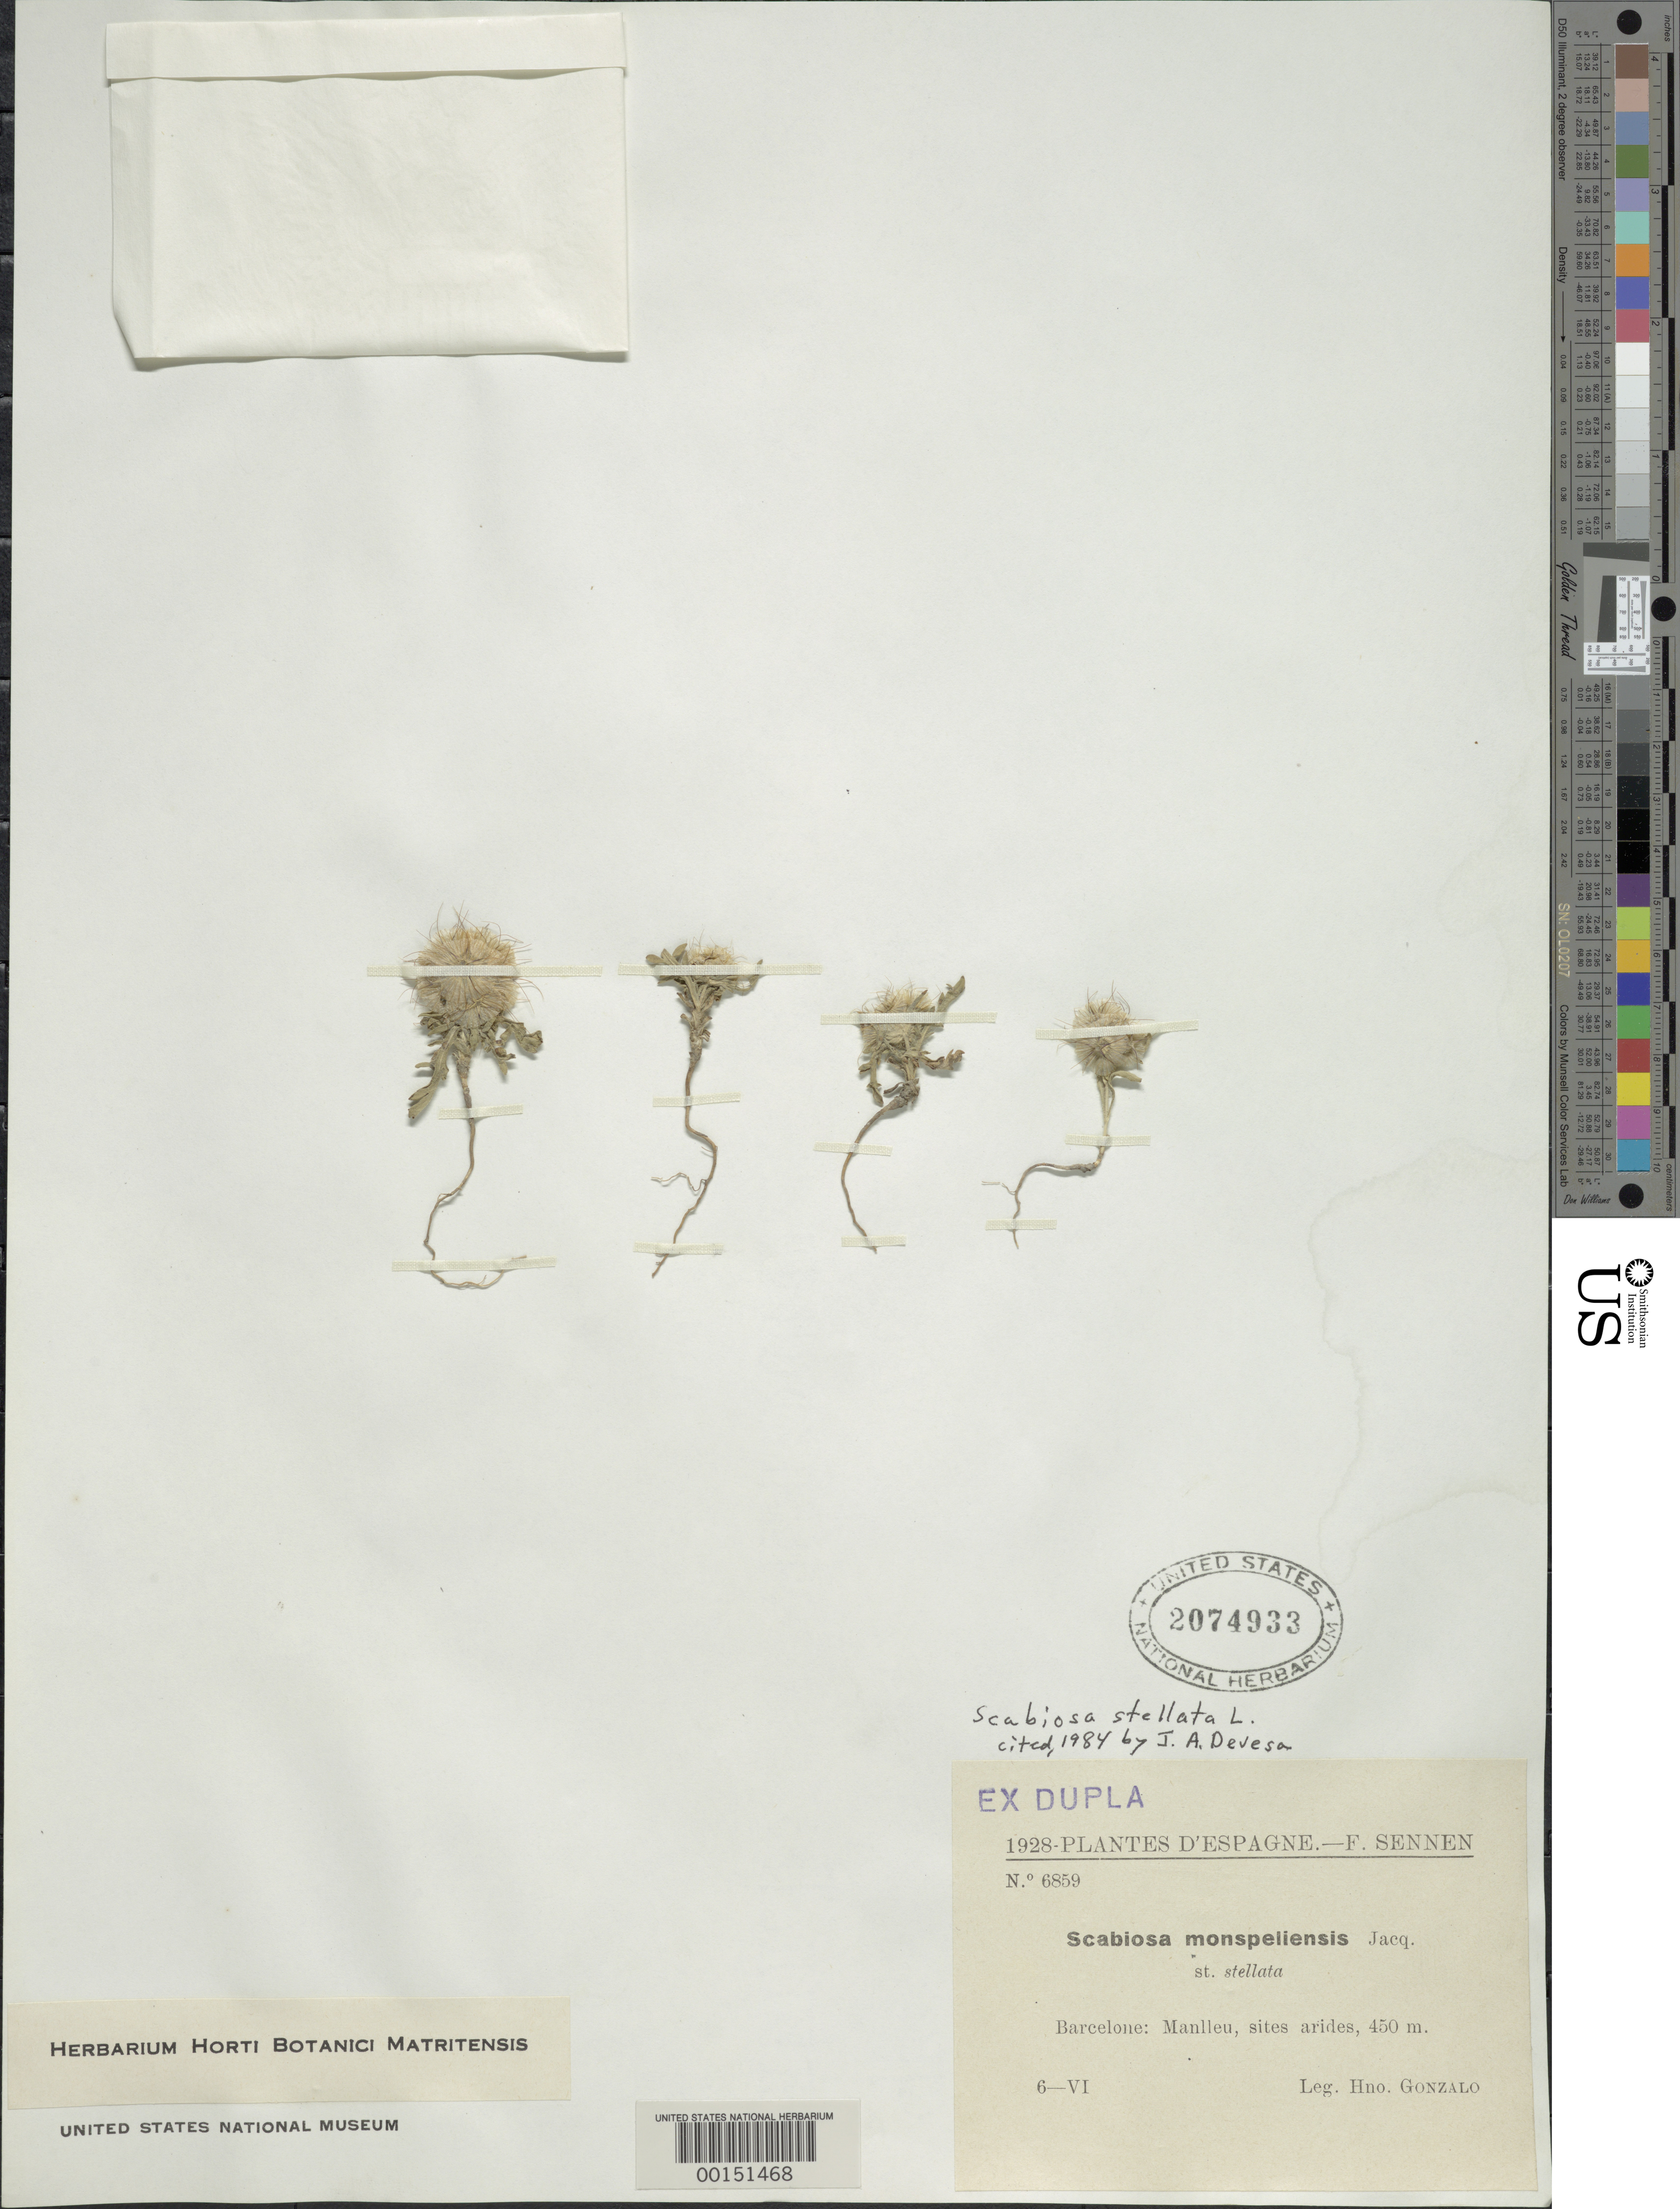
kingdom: Plantae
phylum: Tracheophyta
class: Magnoliopsida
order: Dipsacales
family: Caprifoliaceae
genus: Scabiosa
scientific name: Scabiosa monspeliensis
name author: Jacq.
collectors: H. Gonzalo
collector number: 6859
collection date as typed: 06 Jun 1928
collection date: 1928-06-06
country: Spain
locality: Barcelone, Manlleu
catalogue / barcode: US 2074933